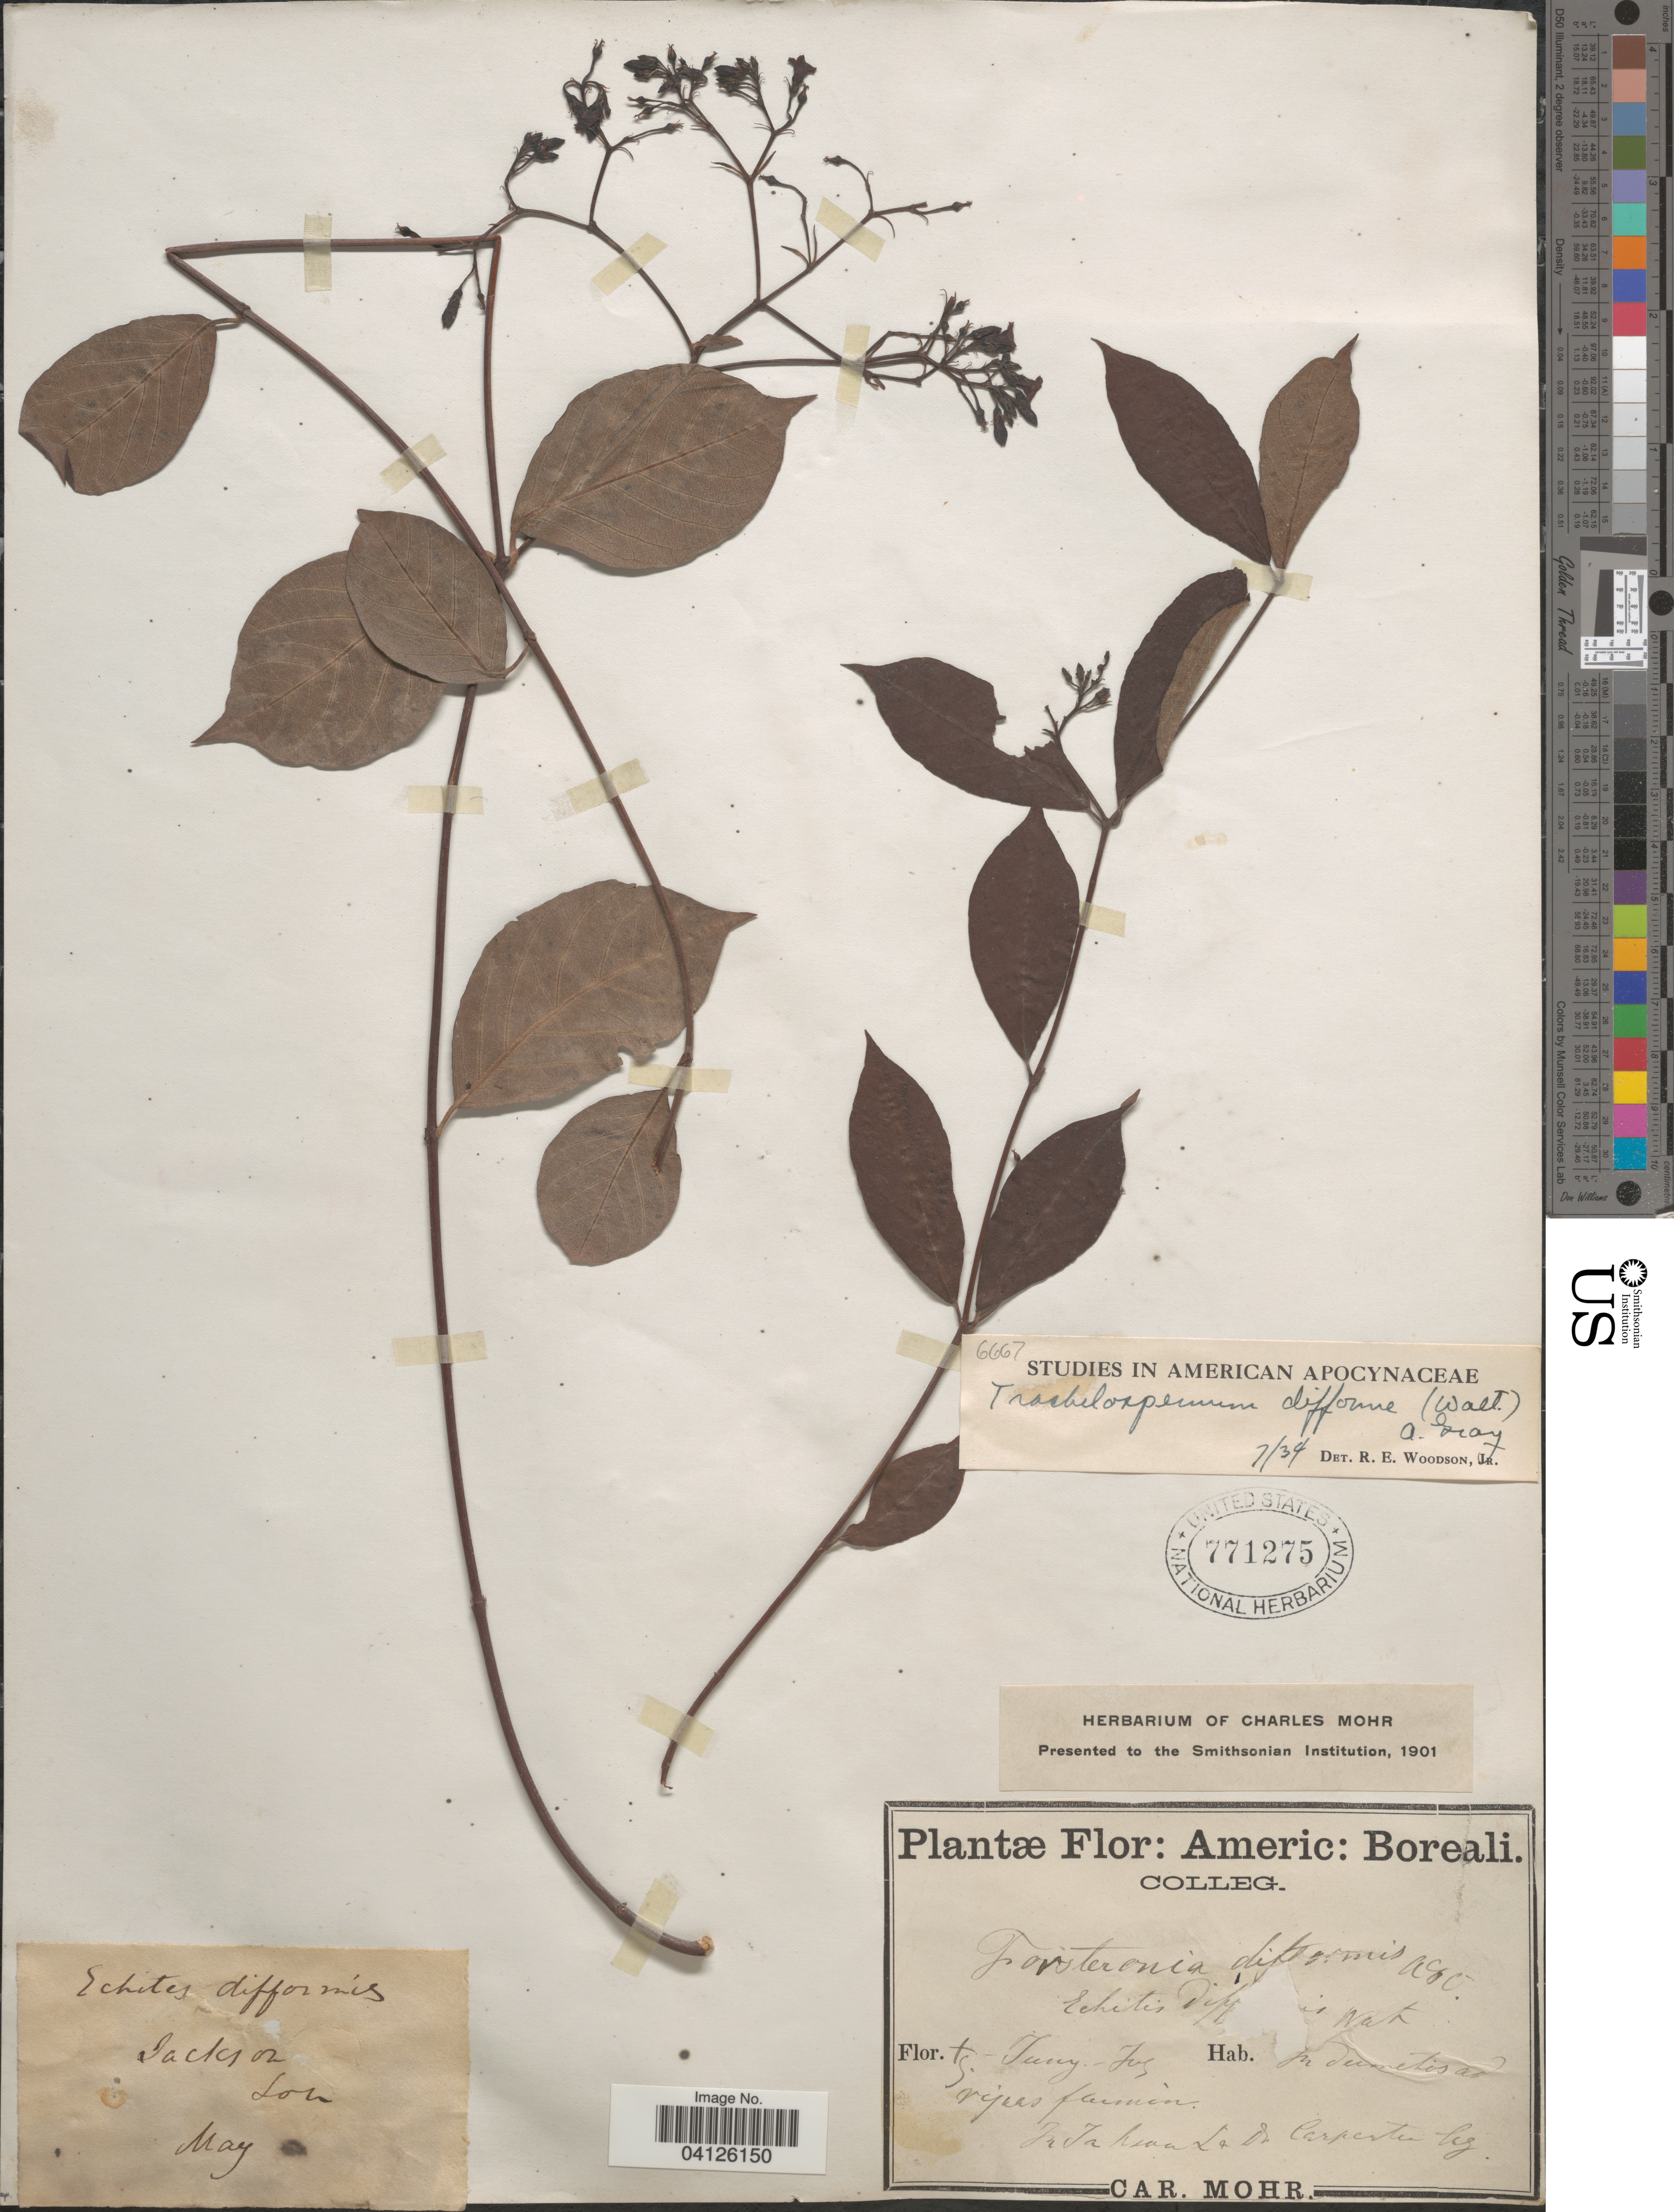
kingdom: Plantae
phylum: Tracheophyta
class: Magnoliopsida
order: Gentianales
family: Apocynaceae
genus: Trachelospermum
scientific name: Trachelospermum difforme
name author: (Walter) A. Gray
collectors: -. Carpenter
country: United States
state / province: Louisiana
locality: Americ: Boreali. In Jakson (Jackson) LA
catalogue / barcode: US 771275